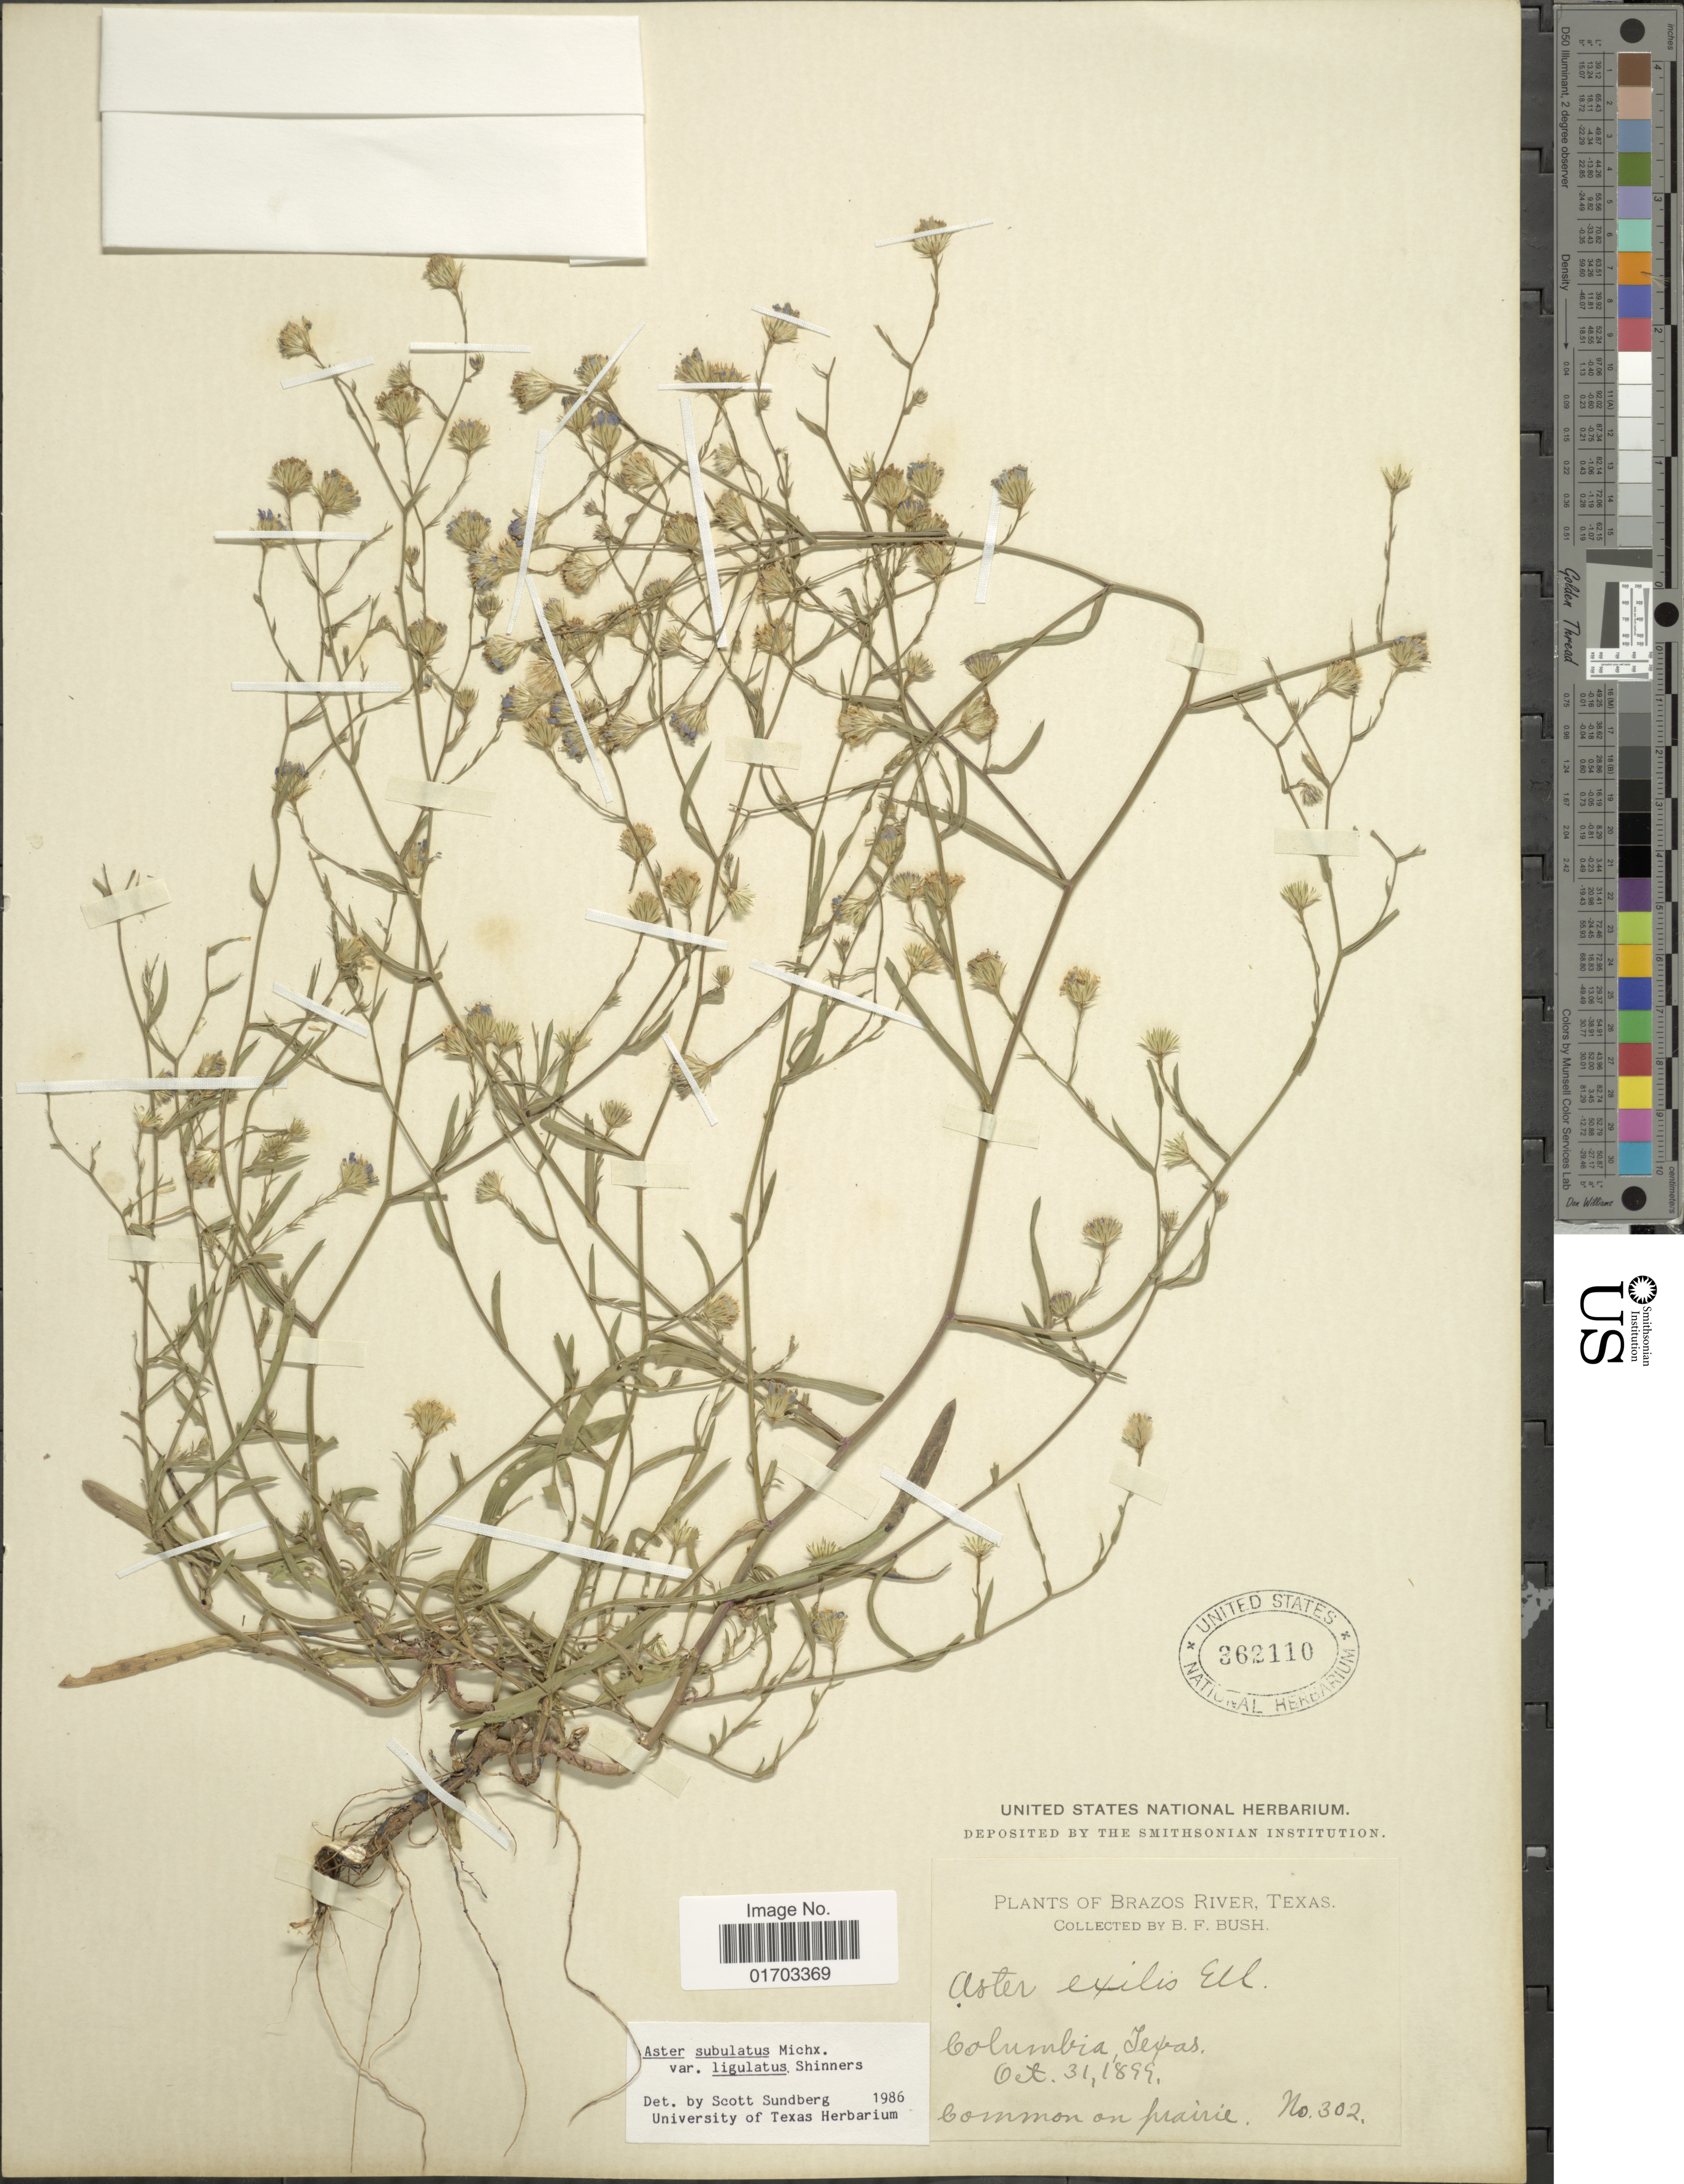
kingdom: Plantae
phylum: Tracheophyta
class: Magnoliopsida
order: Asterales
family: Asteraceae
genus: Symphyotrichum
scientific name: Symphyotrichum subulatum var. ligulatum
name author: (Shinners) S.D. Sundb.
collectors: B. F. Bush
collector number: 302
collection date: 1899-10-31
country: United States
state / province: Texas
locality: Brazos River, Columbia, common on prairie.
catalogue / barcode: US 362110